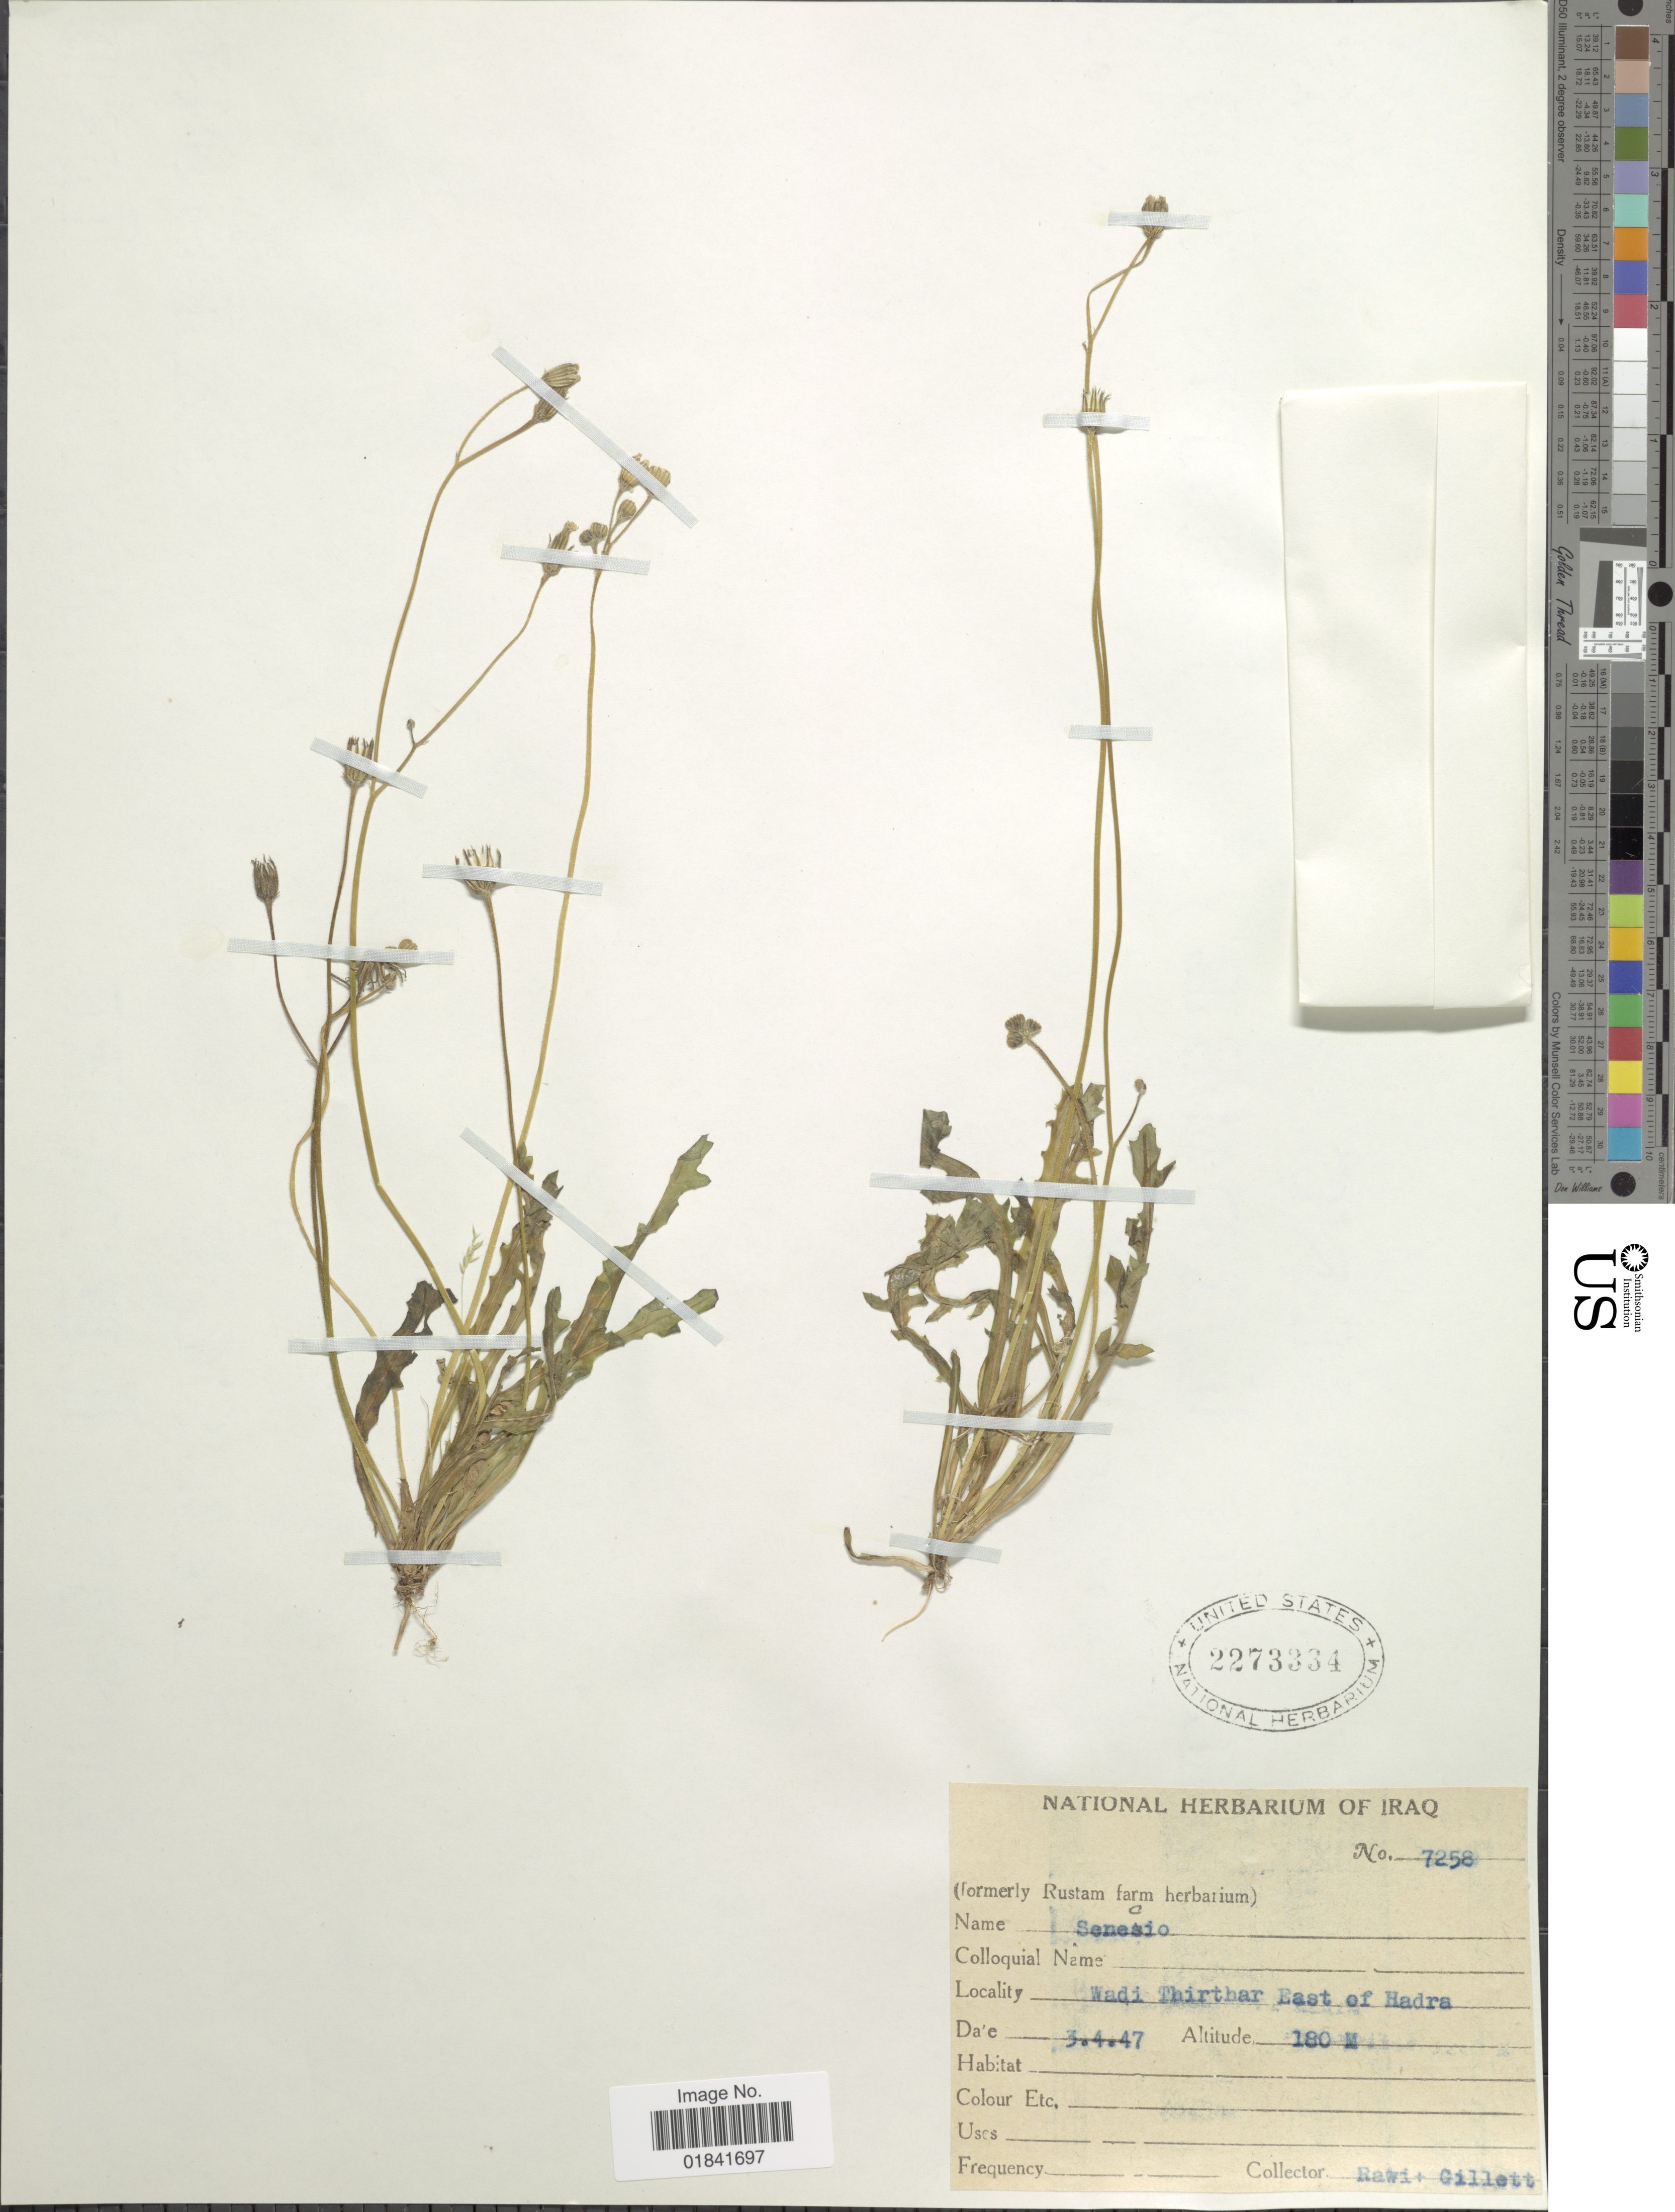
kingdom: Plantae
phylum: Tracheophyta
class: Magnoliopsida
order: Asterales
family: Asteraceae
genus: Senecio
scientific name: Senecio sp.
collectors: -. Rawi & Gillett, --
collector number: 7258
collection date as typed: Transcribed d/m/y: 3/4/47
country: Iraq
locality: Lake Tharthar East of Hadra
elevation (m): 180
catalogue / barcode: US 2273334